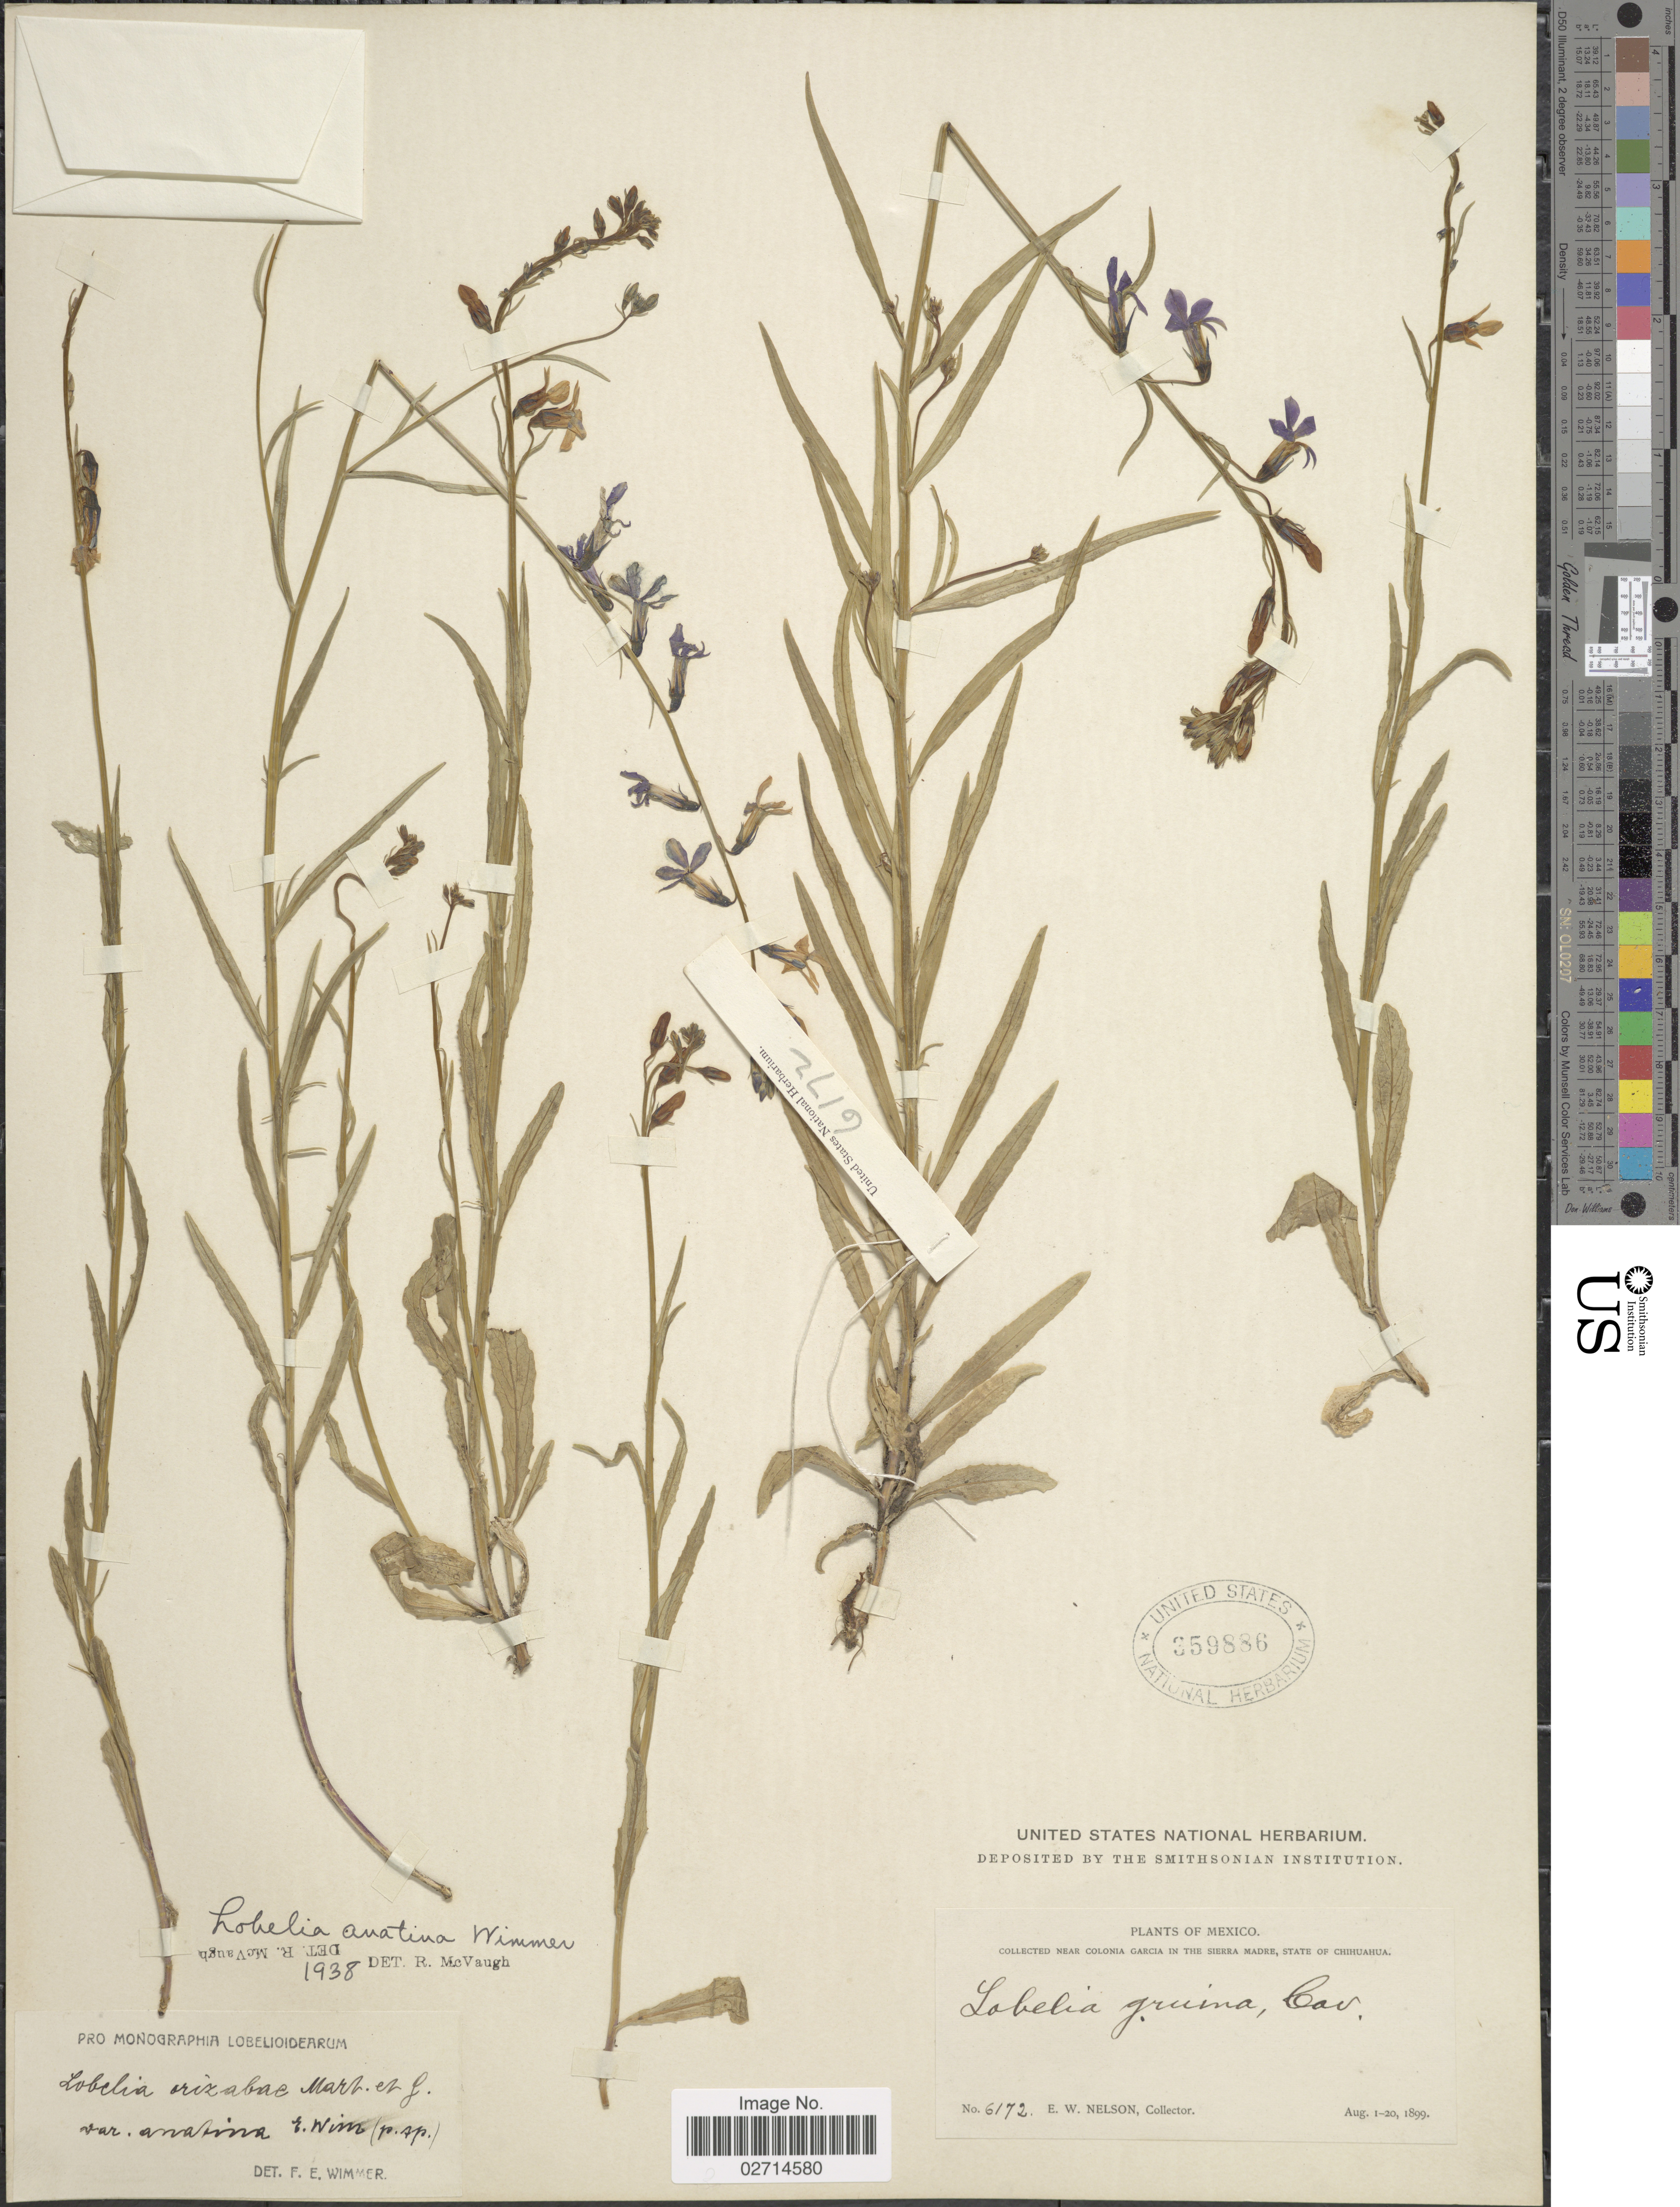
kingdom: Plantae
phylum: Tracheophyta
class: Magnoliopsida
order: Asterales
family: Campanulaceae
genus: Lobelia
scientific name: Lobelia anatina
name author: E. Wimm.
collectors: E. W. Nelson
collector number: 6172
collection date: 1899-08-01/1899-08-20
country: Mexico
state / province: Chihuahua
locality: Near Colonia Garcia in the Sierra Madre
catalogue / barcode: US 359886